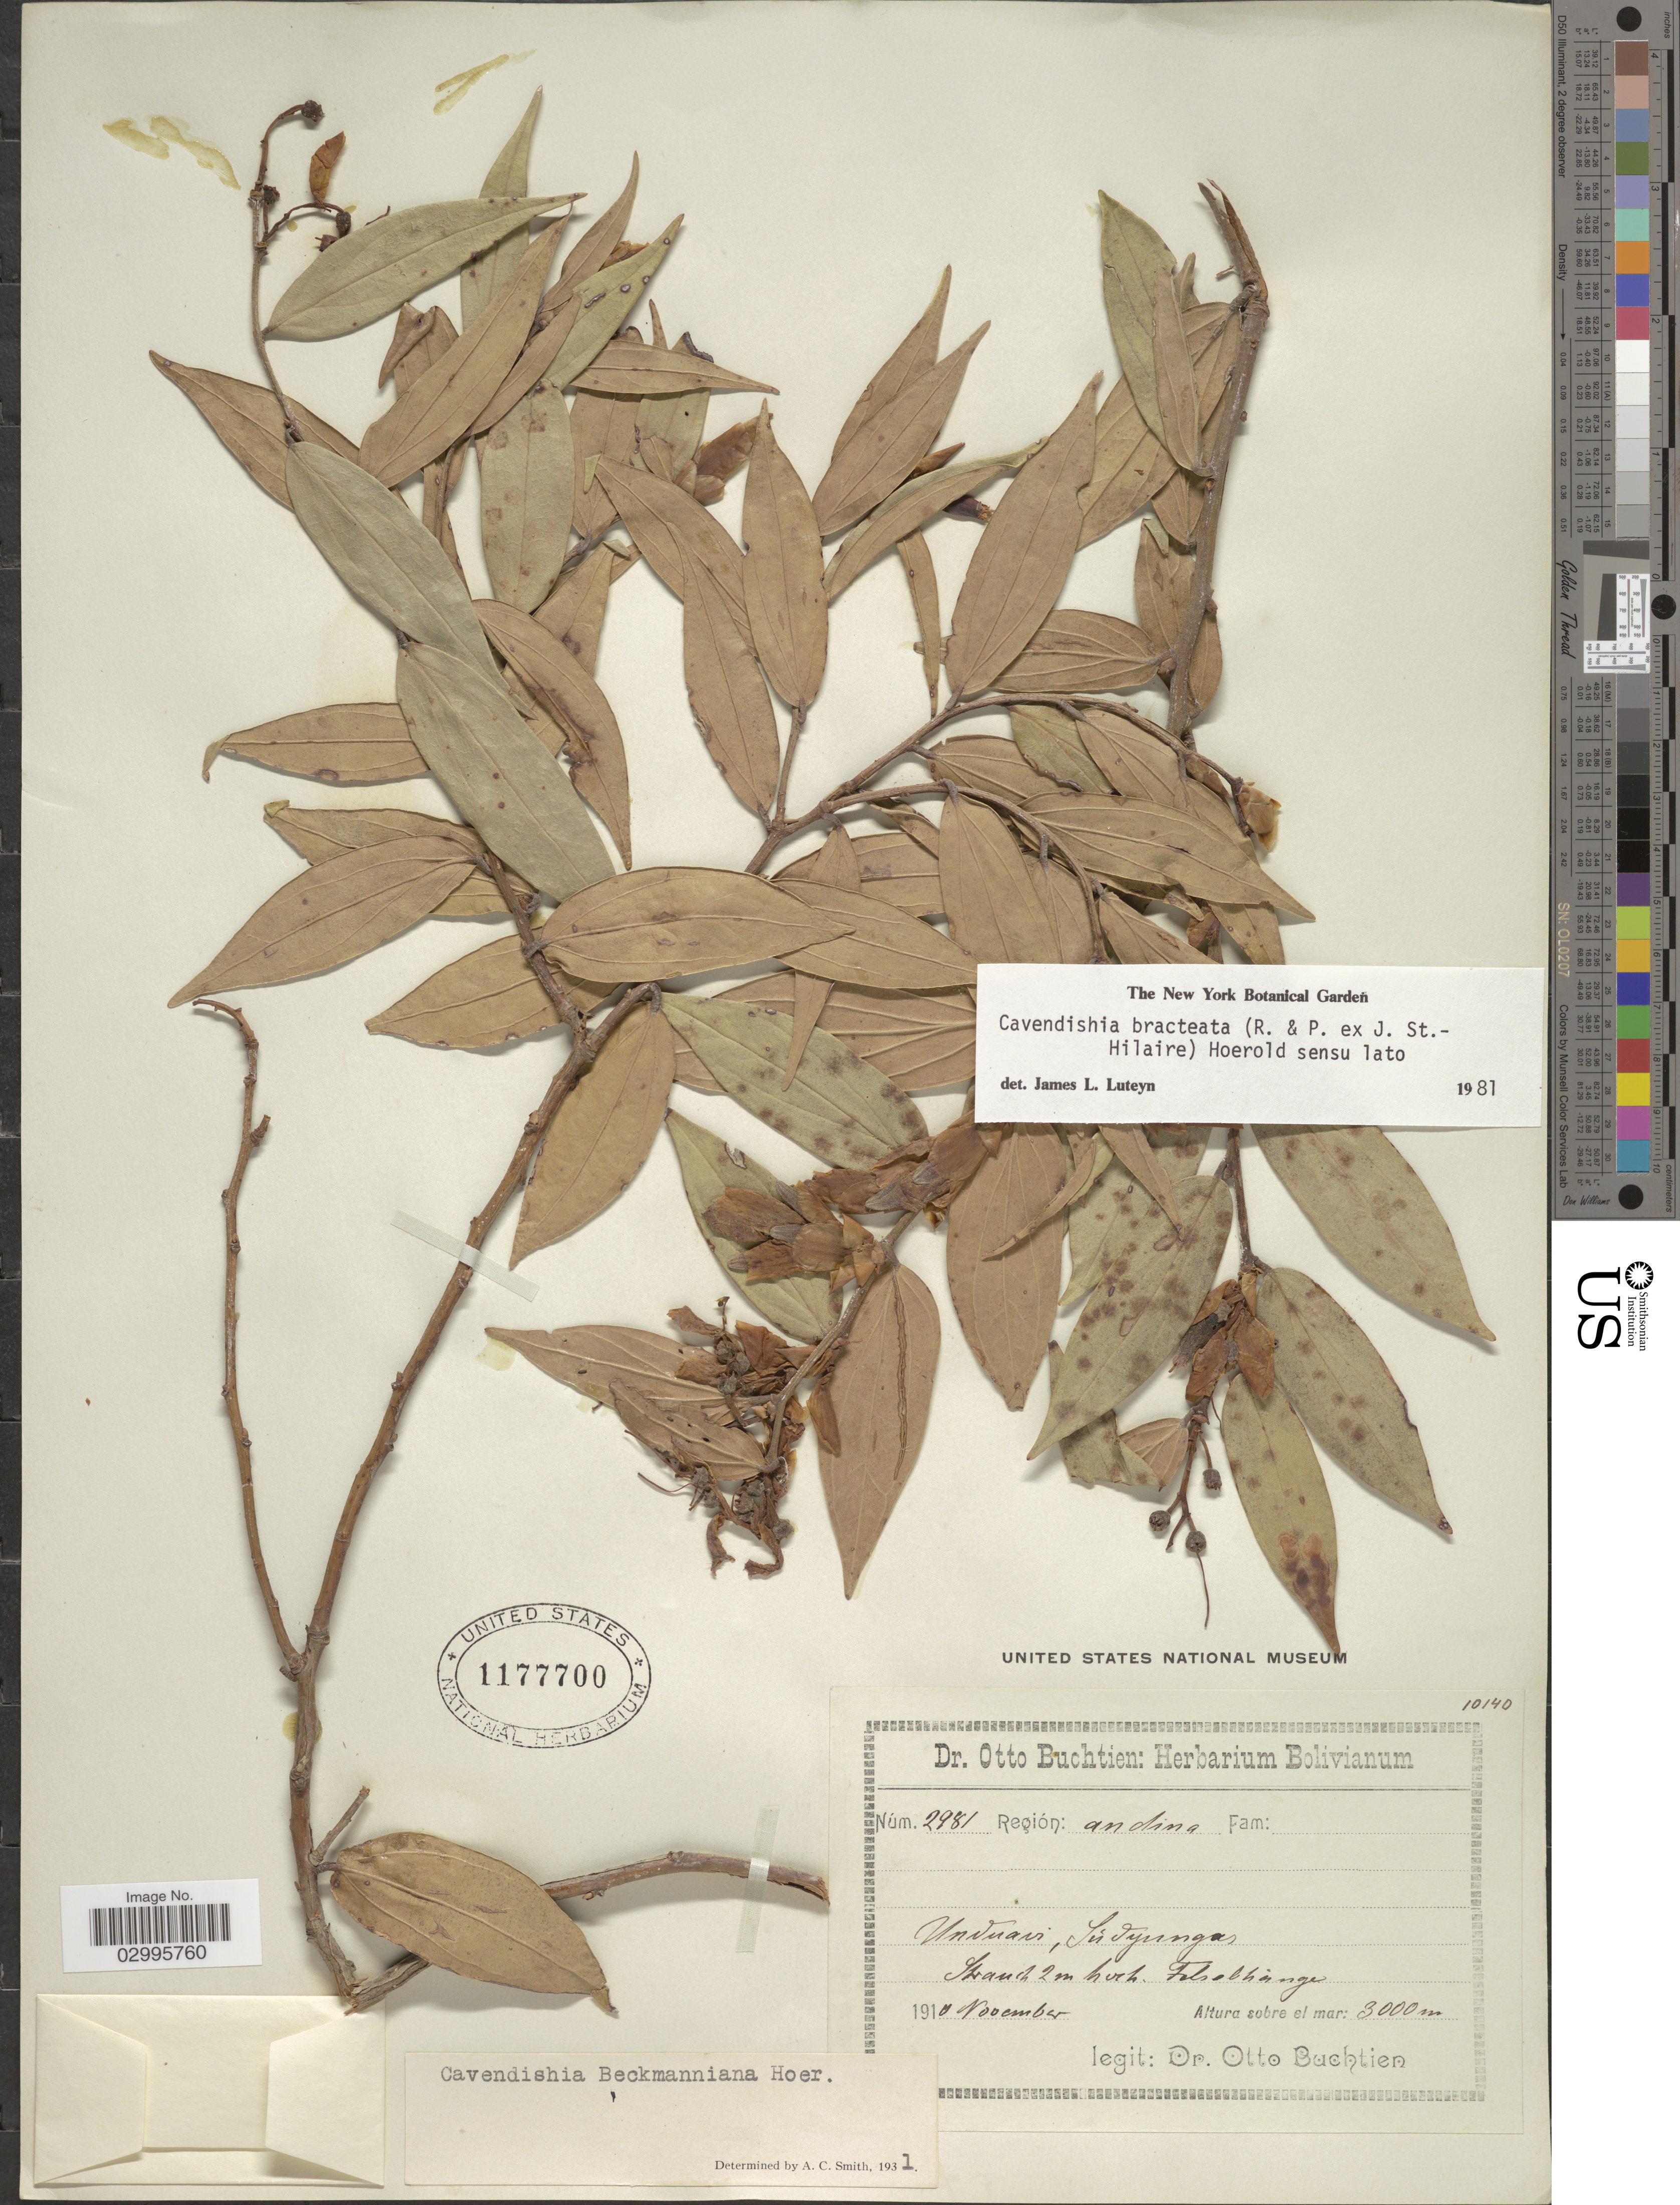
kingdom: Plantae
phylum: Tracheophyta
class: Magnoliopsida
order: Ericales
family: Ericaceae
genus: Cavendishia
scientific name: Cavendishia bracteata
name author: (Ruiz & Pav. ex J. St.-Hil.) Hoerold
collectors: O. Buchtien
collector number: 2981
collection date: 1910-11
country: Bolivia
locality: Región: andina. Unduavi, Súdyungas.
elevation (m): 3000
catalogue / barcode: US 1177700